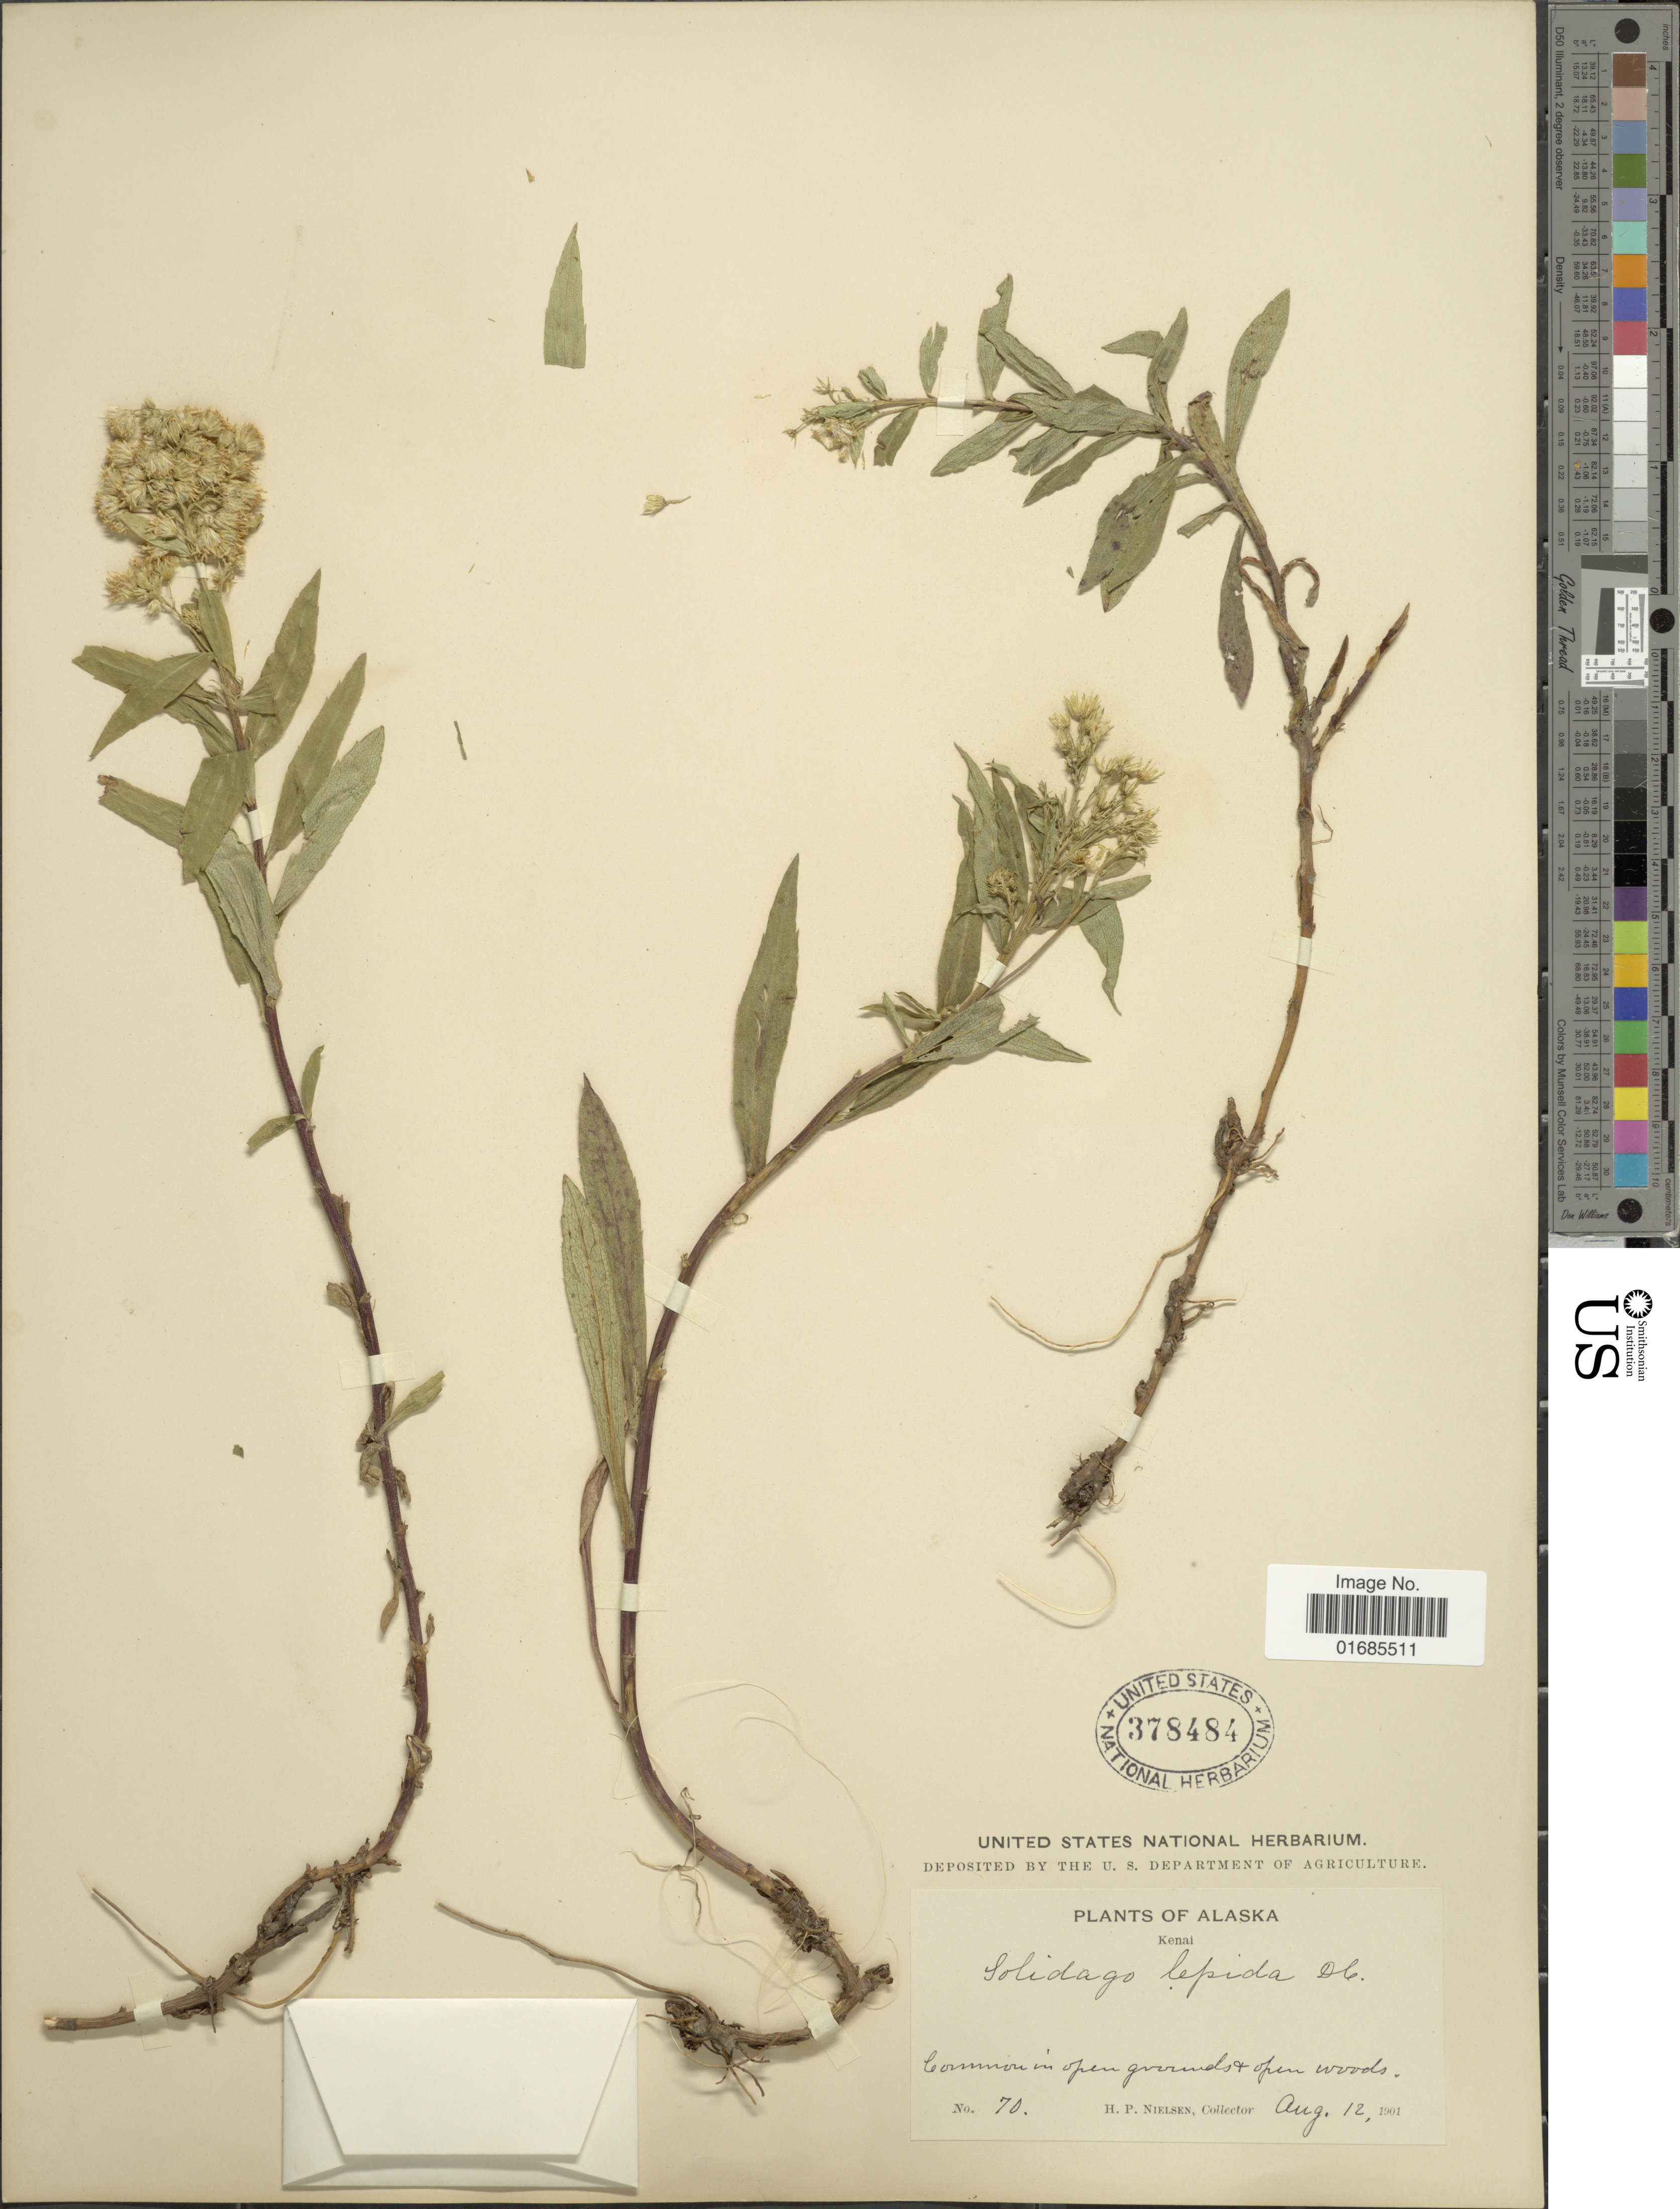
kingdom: Plantae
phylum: Tracheophyta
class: Magnoliopsida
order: Asterales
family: Asteraceae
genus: Solidago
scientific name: Solidago canadensis var. salebrosa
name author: (Piper) M.E. Jones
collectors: H. P. Nielsen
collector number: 70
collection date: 1901-08-12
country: United States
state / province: Alaska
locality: Kenai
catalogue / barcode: US 378484